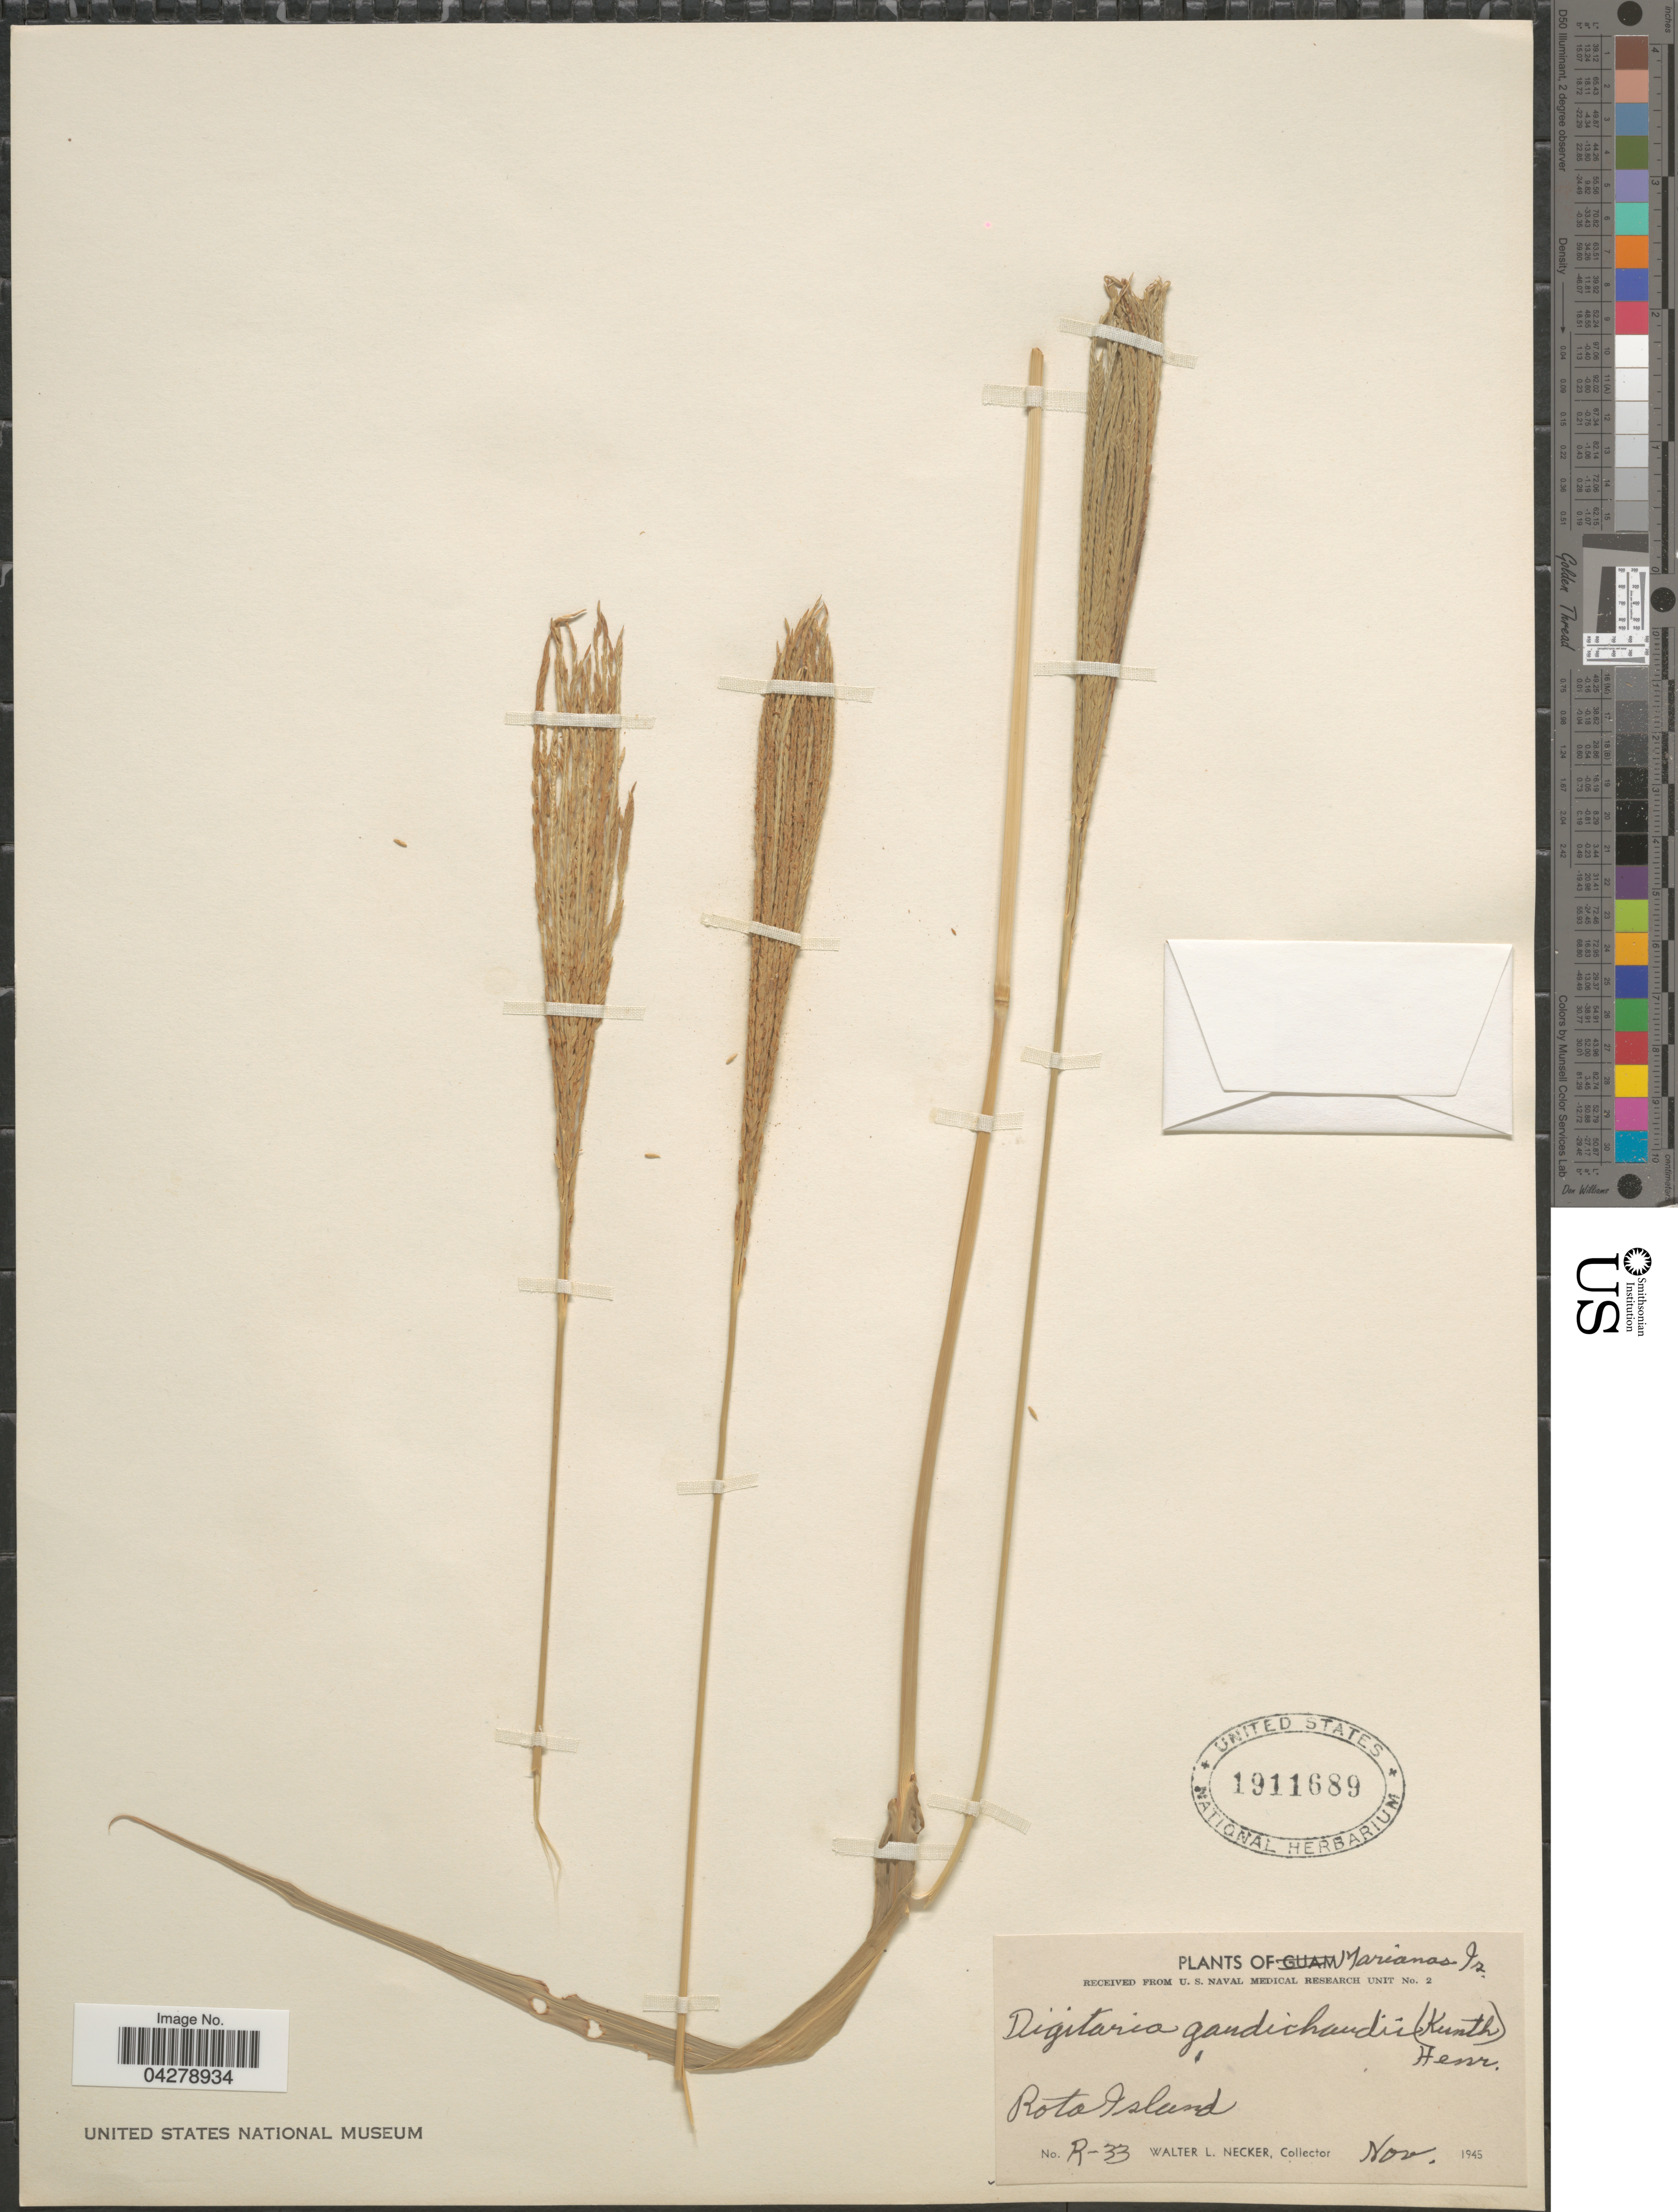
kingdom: Plantae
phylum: Tracheophyta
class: Liliopsida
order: Poales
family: Poaceae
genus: Digitaria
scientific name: Digitaria gaudichaudii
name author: (Kunth) Ham.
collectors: W. L. Necker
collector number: R-33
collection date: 1945-11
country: Northern Mariana Islands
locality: Marianas Is. Rota Island.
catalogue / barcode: US 1911689